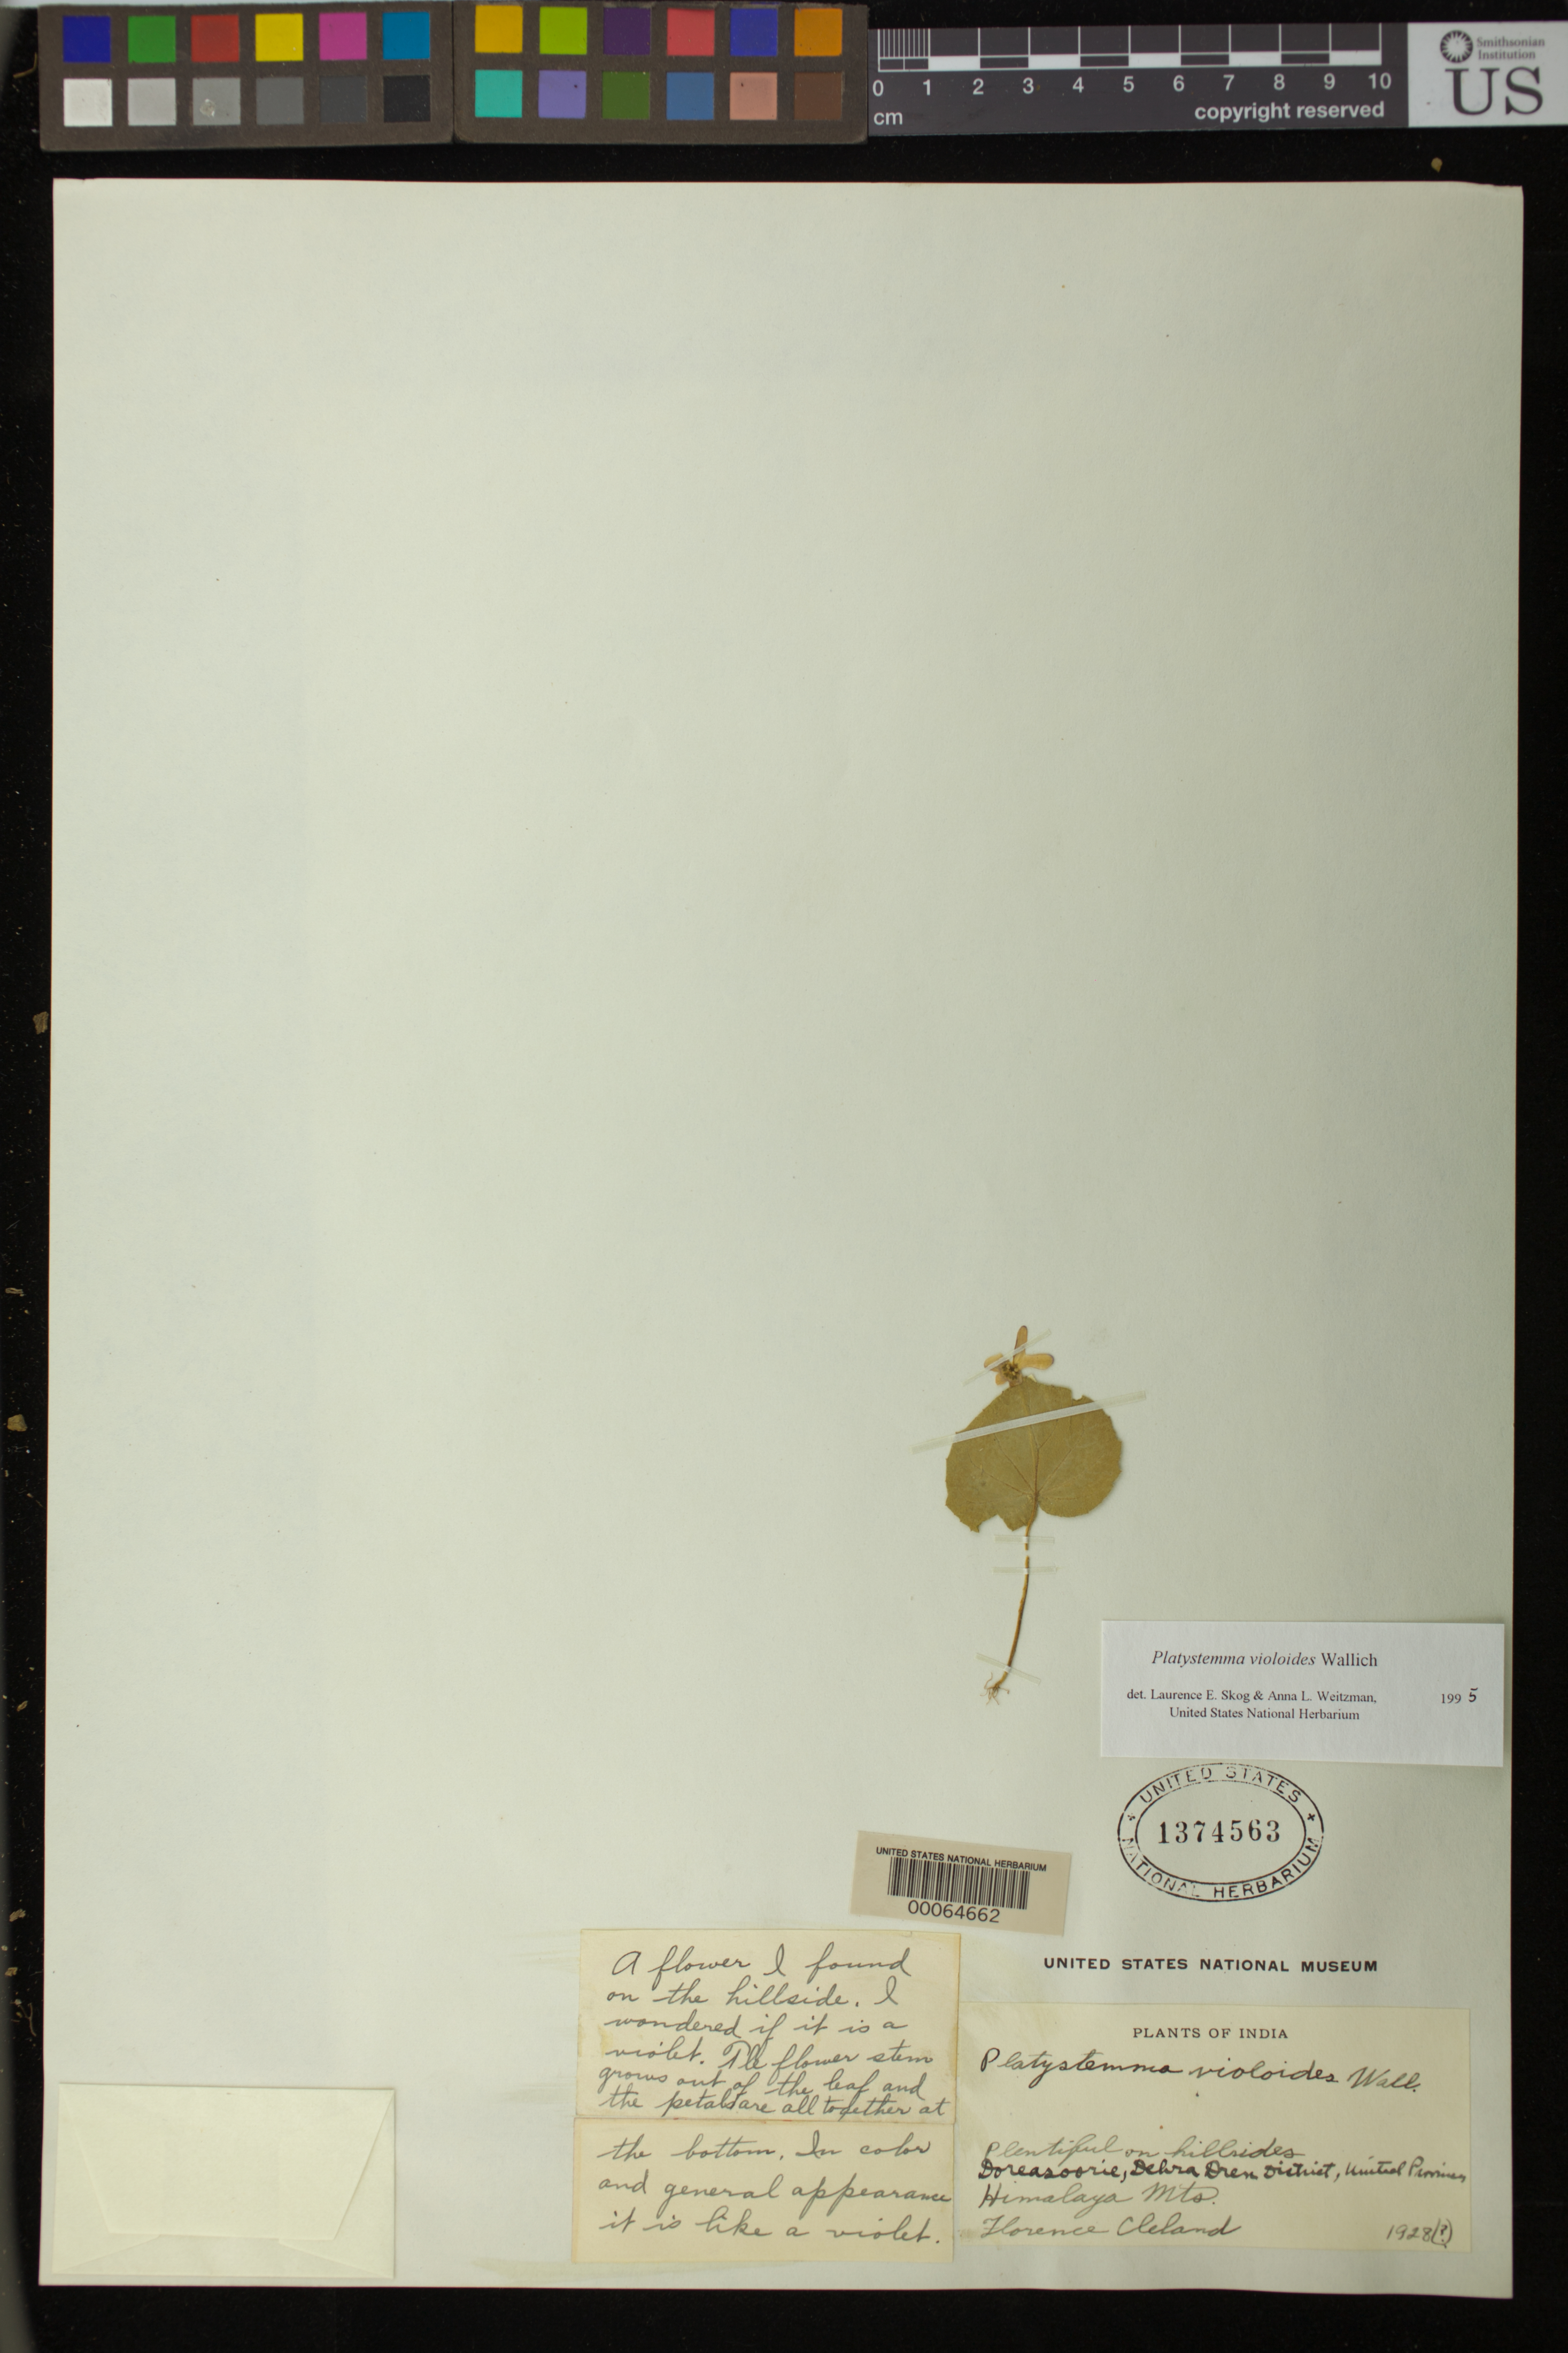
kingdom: Plantae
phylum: Tracheophyta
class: Magnoliopsida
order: Lamiales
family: Gesneriaceae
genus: Platystemma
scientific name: Platystemma violoides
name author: Wall.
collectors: F. Cleland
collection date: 1928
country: India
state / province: Uttarakhand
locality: Doreasoorie, Dehra Dun district, [[Uniteol?]] Province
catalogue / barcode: US 1374563